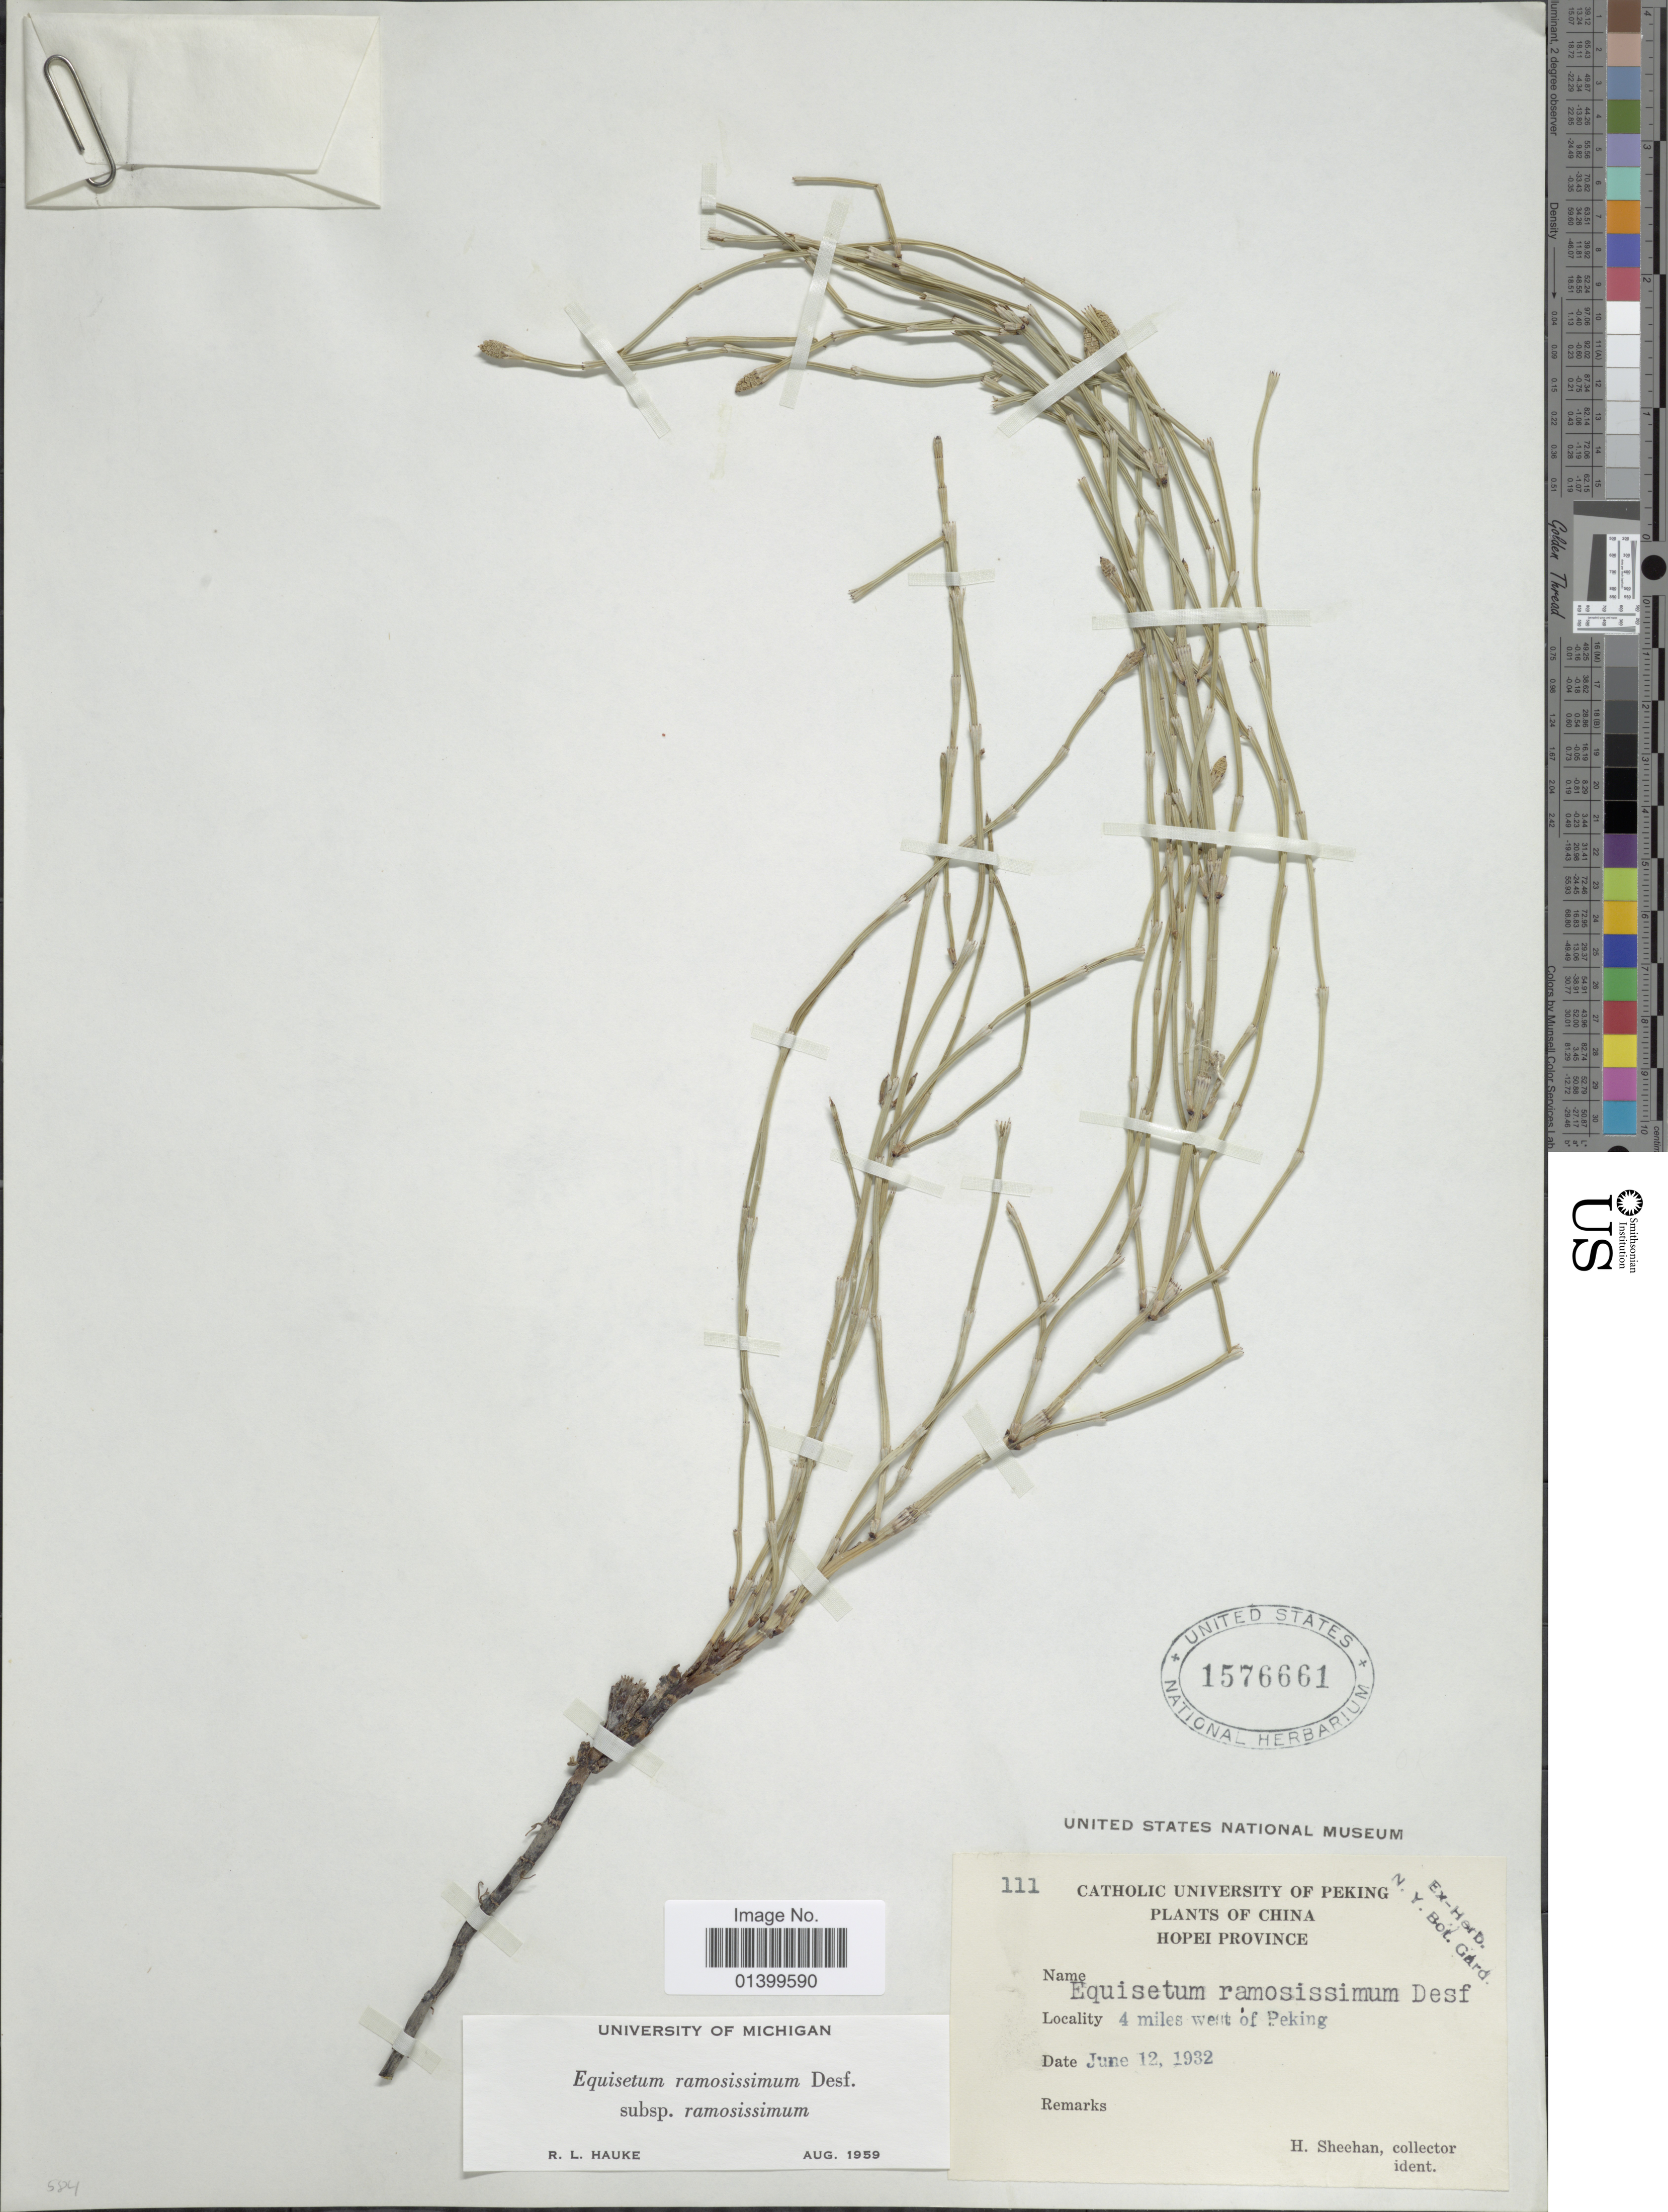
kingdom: Plantae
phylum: Tracheophyta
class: Polypodiopsida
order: Equisetales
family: Equisetaceae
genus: Equisetum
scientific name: Equisetum ramosissimum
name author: Desf.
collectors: H. Sheehan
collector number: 111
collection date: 1932-06-12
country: China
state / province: Beijing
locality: Plants of China, Hopei Province. 4 miles west of Peking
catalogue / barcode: US 1576661